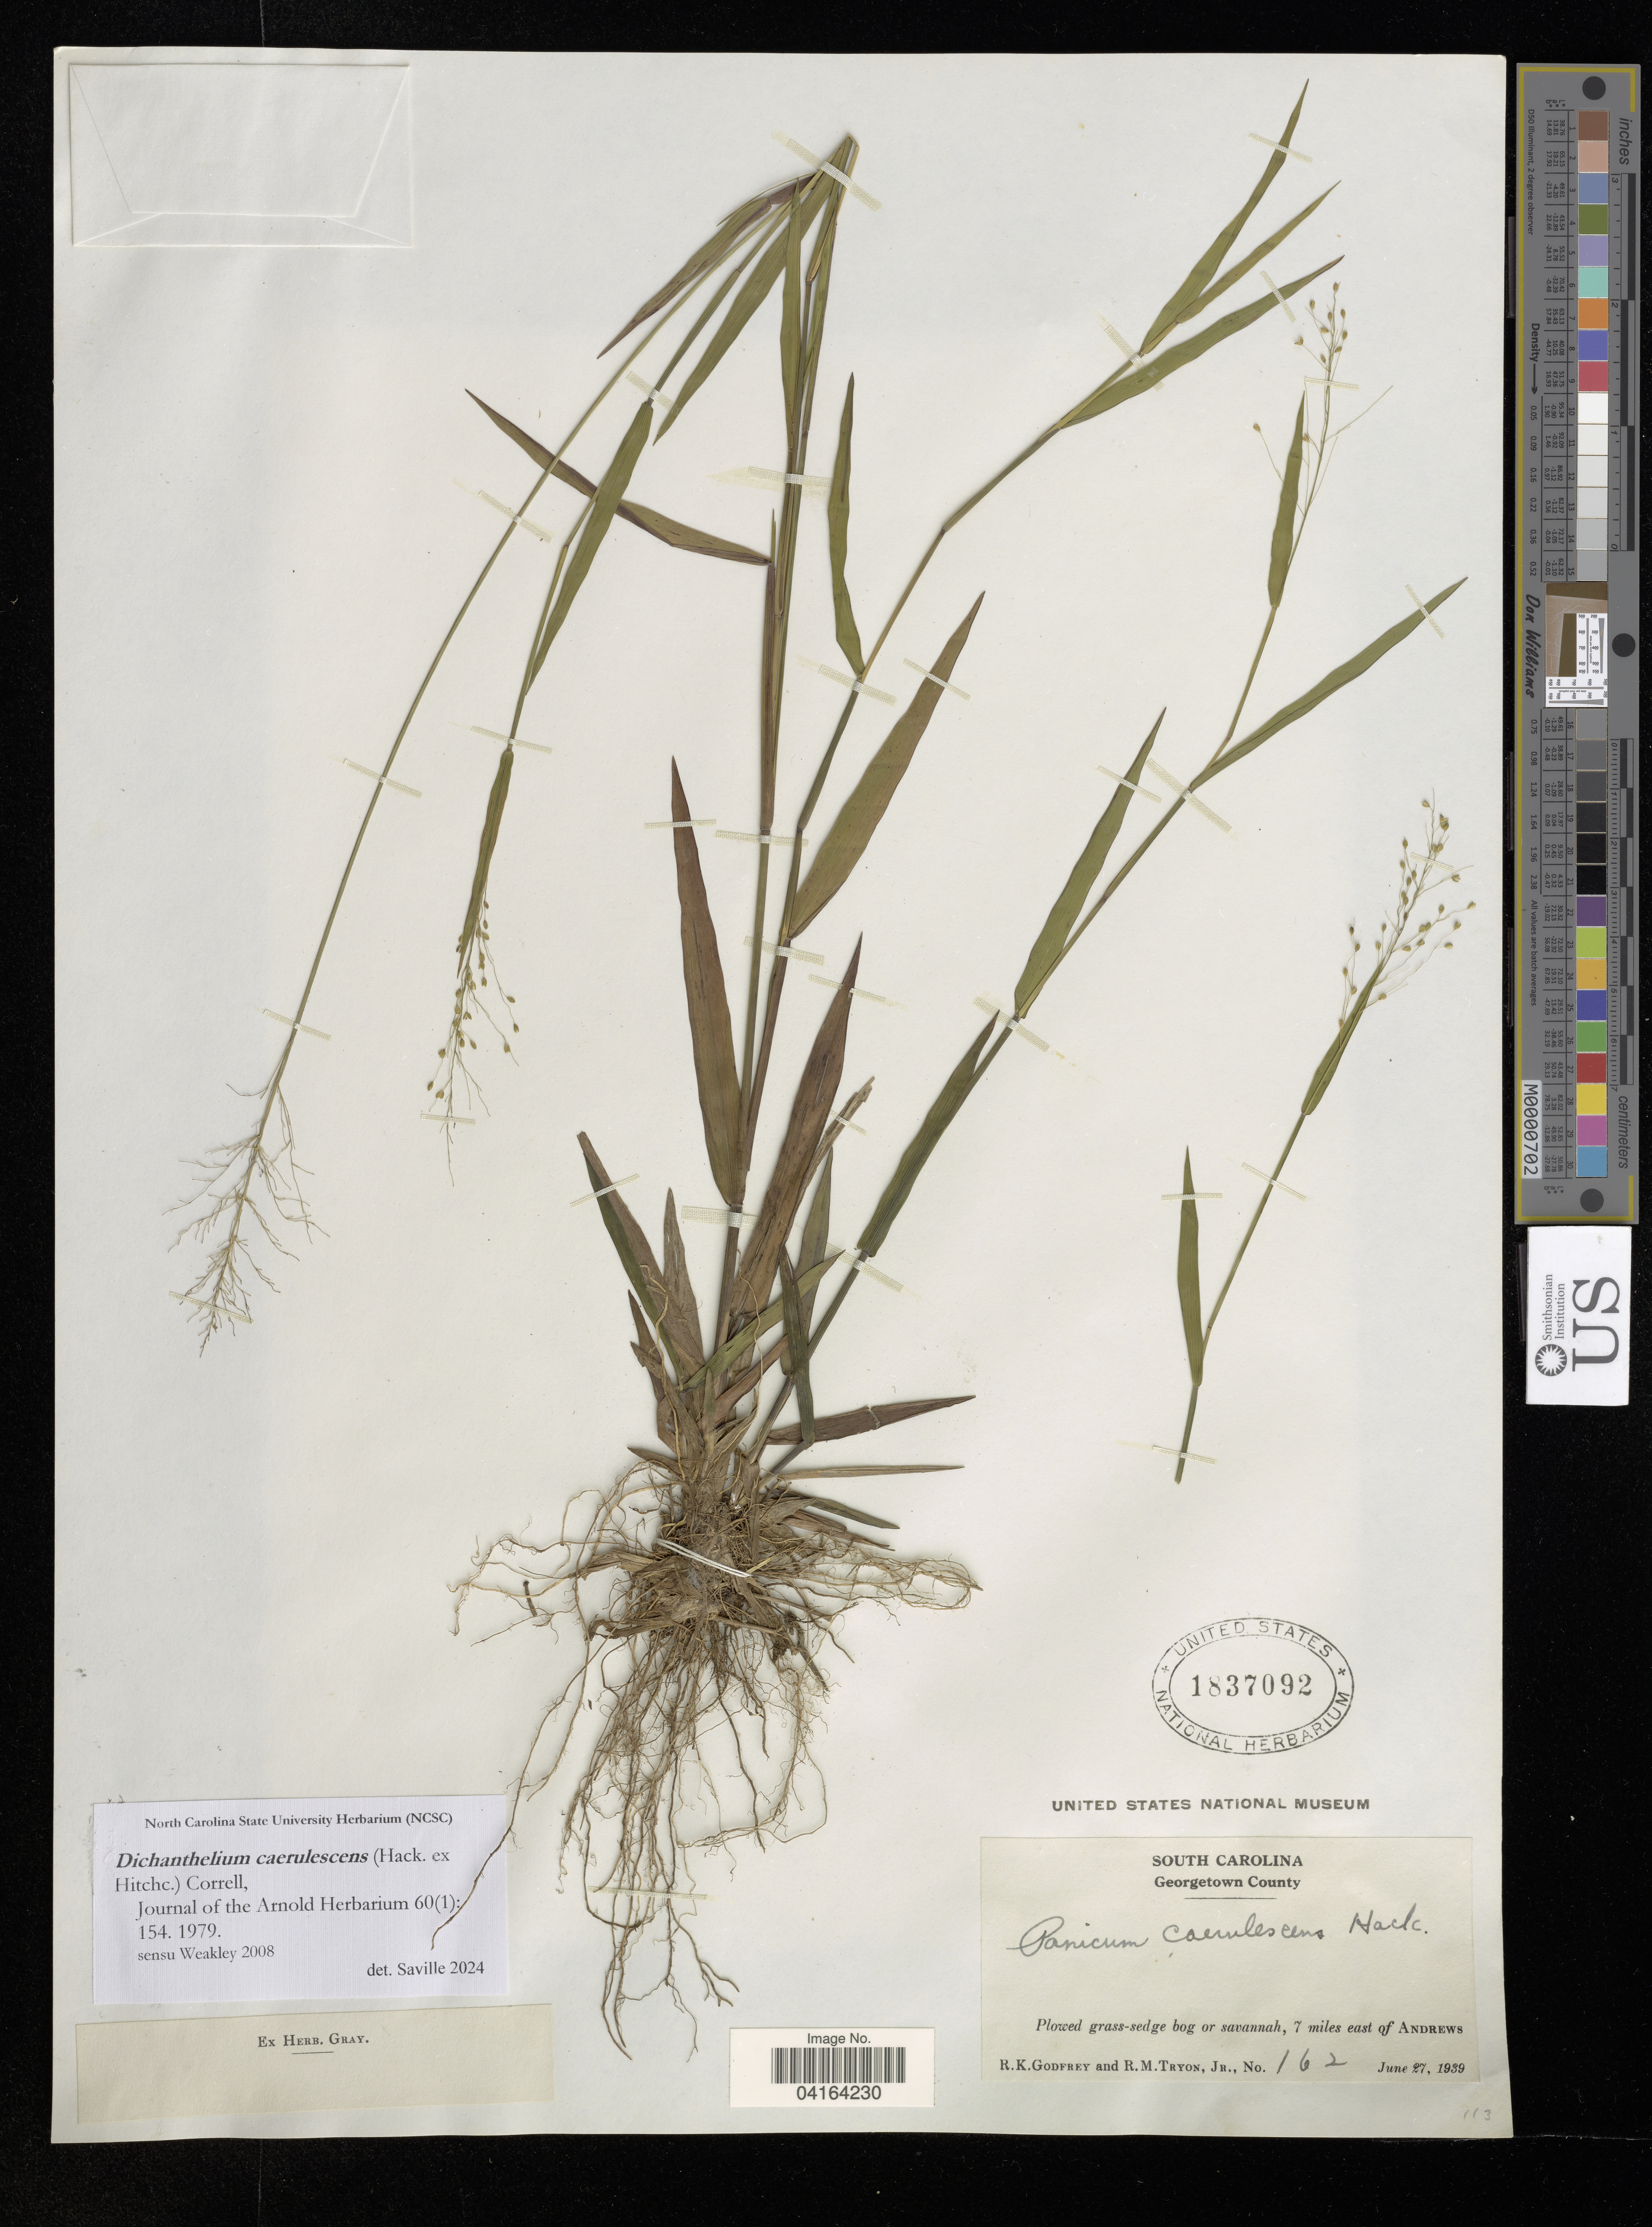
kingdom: Plantae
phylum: Tracheophyta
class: Liliopsida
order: Poales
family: Poaceae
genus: Dichanthelium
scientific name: Dichanthelium caerulescens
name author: (Hack. ex Hitchc.) Correll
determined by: Saville, A. C., (NCSC), North Carolina State University (UNITED STATES)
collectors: R. K. Godfrey & R. M. Tryon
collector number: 162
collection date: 1939-06-27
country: United States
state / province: South Carolina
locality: Georgetown County. Plowed grass-sedge bog or savannah, 7 miles east of Andrews.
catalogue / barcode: US 1837092